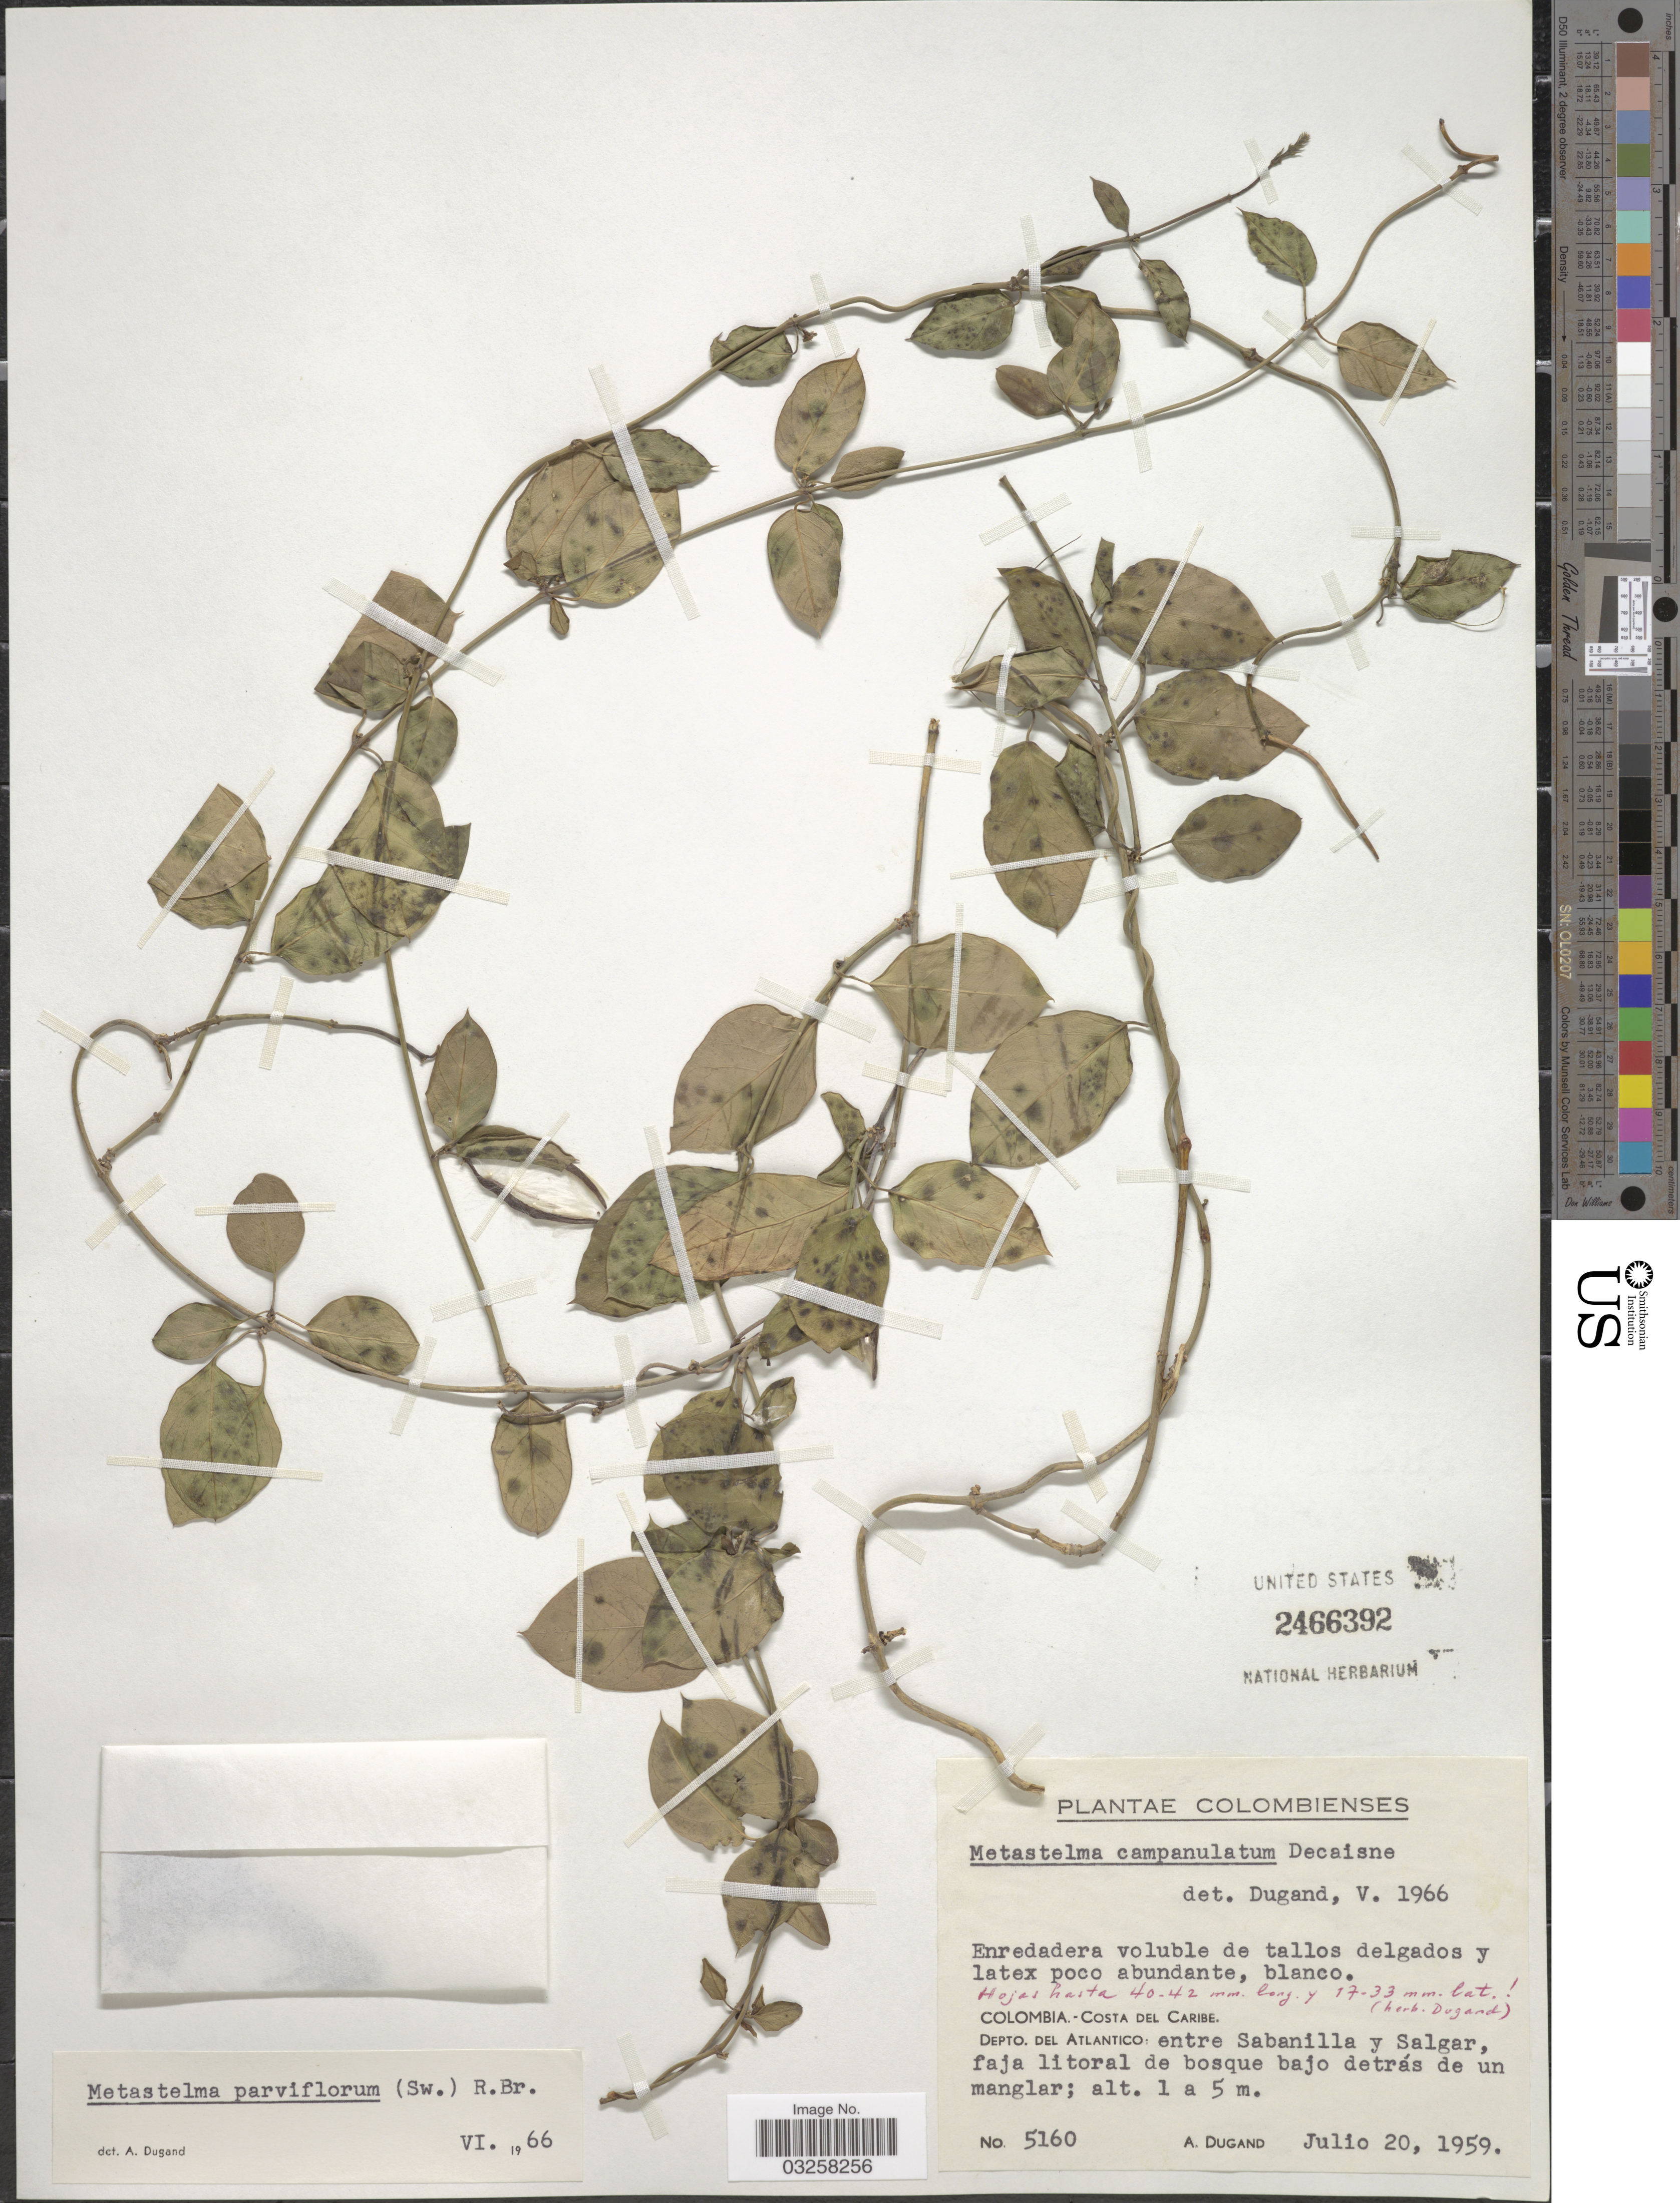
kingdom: Plantae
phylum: Tracheophyta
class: Magnoliopsida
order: Gentianales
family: Apocynaceae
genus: Metastelma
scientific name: Metastelma parviflorum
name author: (Sw.) Schult.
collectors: A. Dugand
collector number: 5160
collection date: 1959-07-20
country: Colombia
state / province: Atlántico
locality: Costa del Caribe. Depto. del Atlantico: entre Sabanilla y Salgar, bosquecillo litoral detrás de manglar.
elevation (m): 1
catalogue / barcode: US 2466392